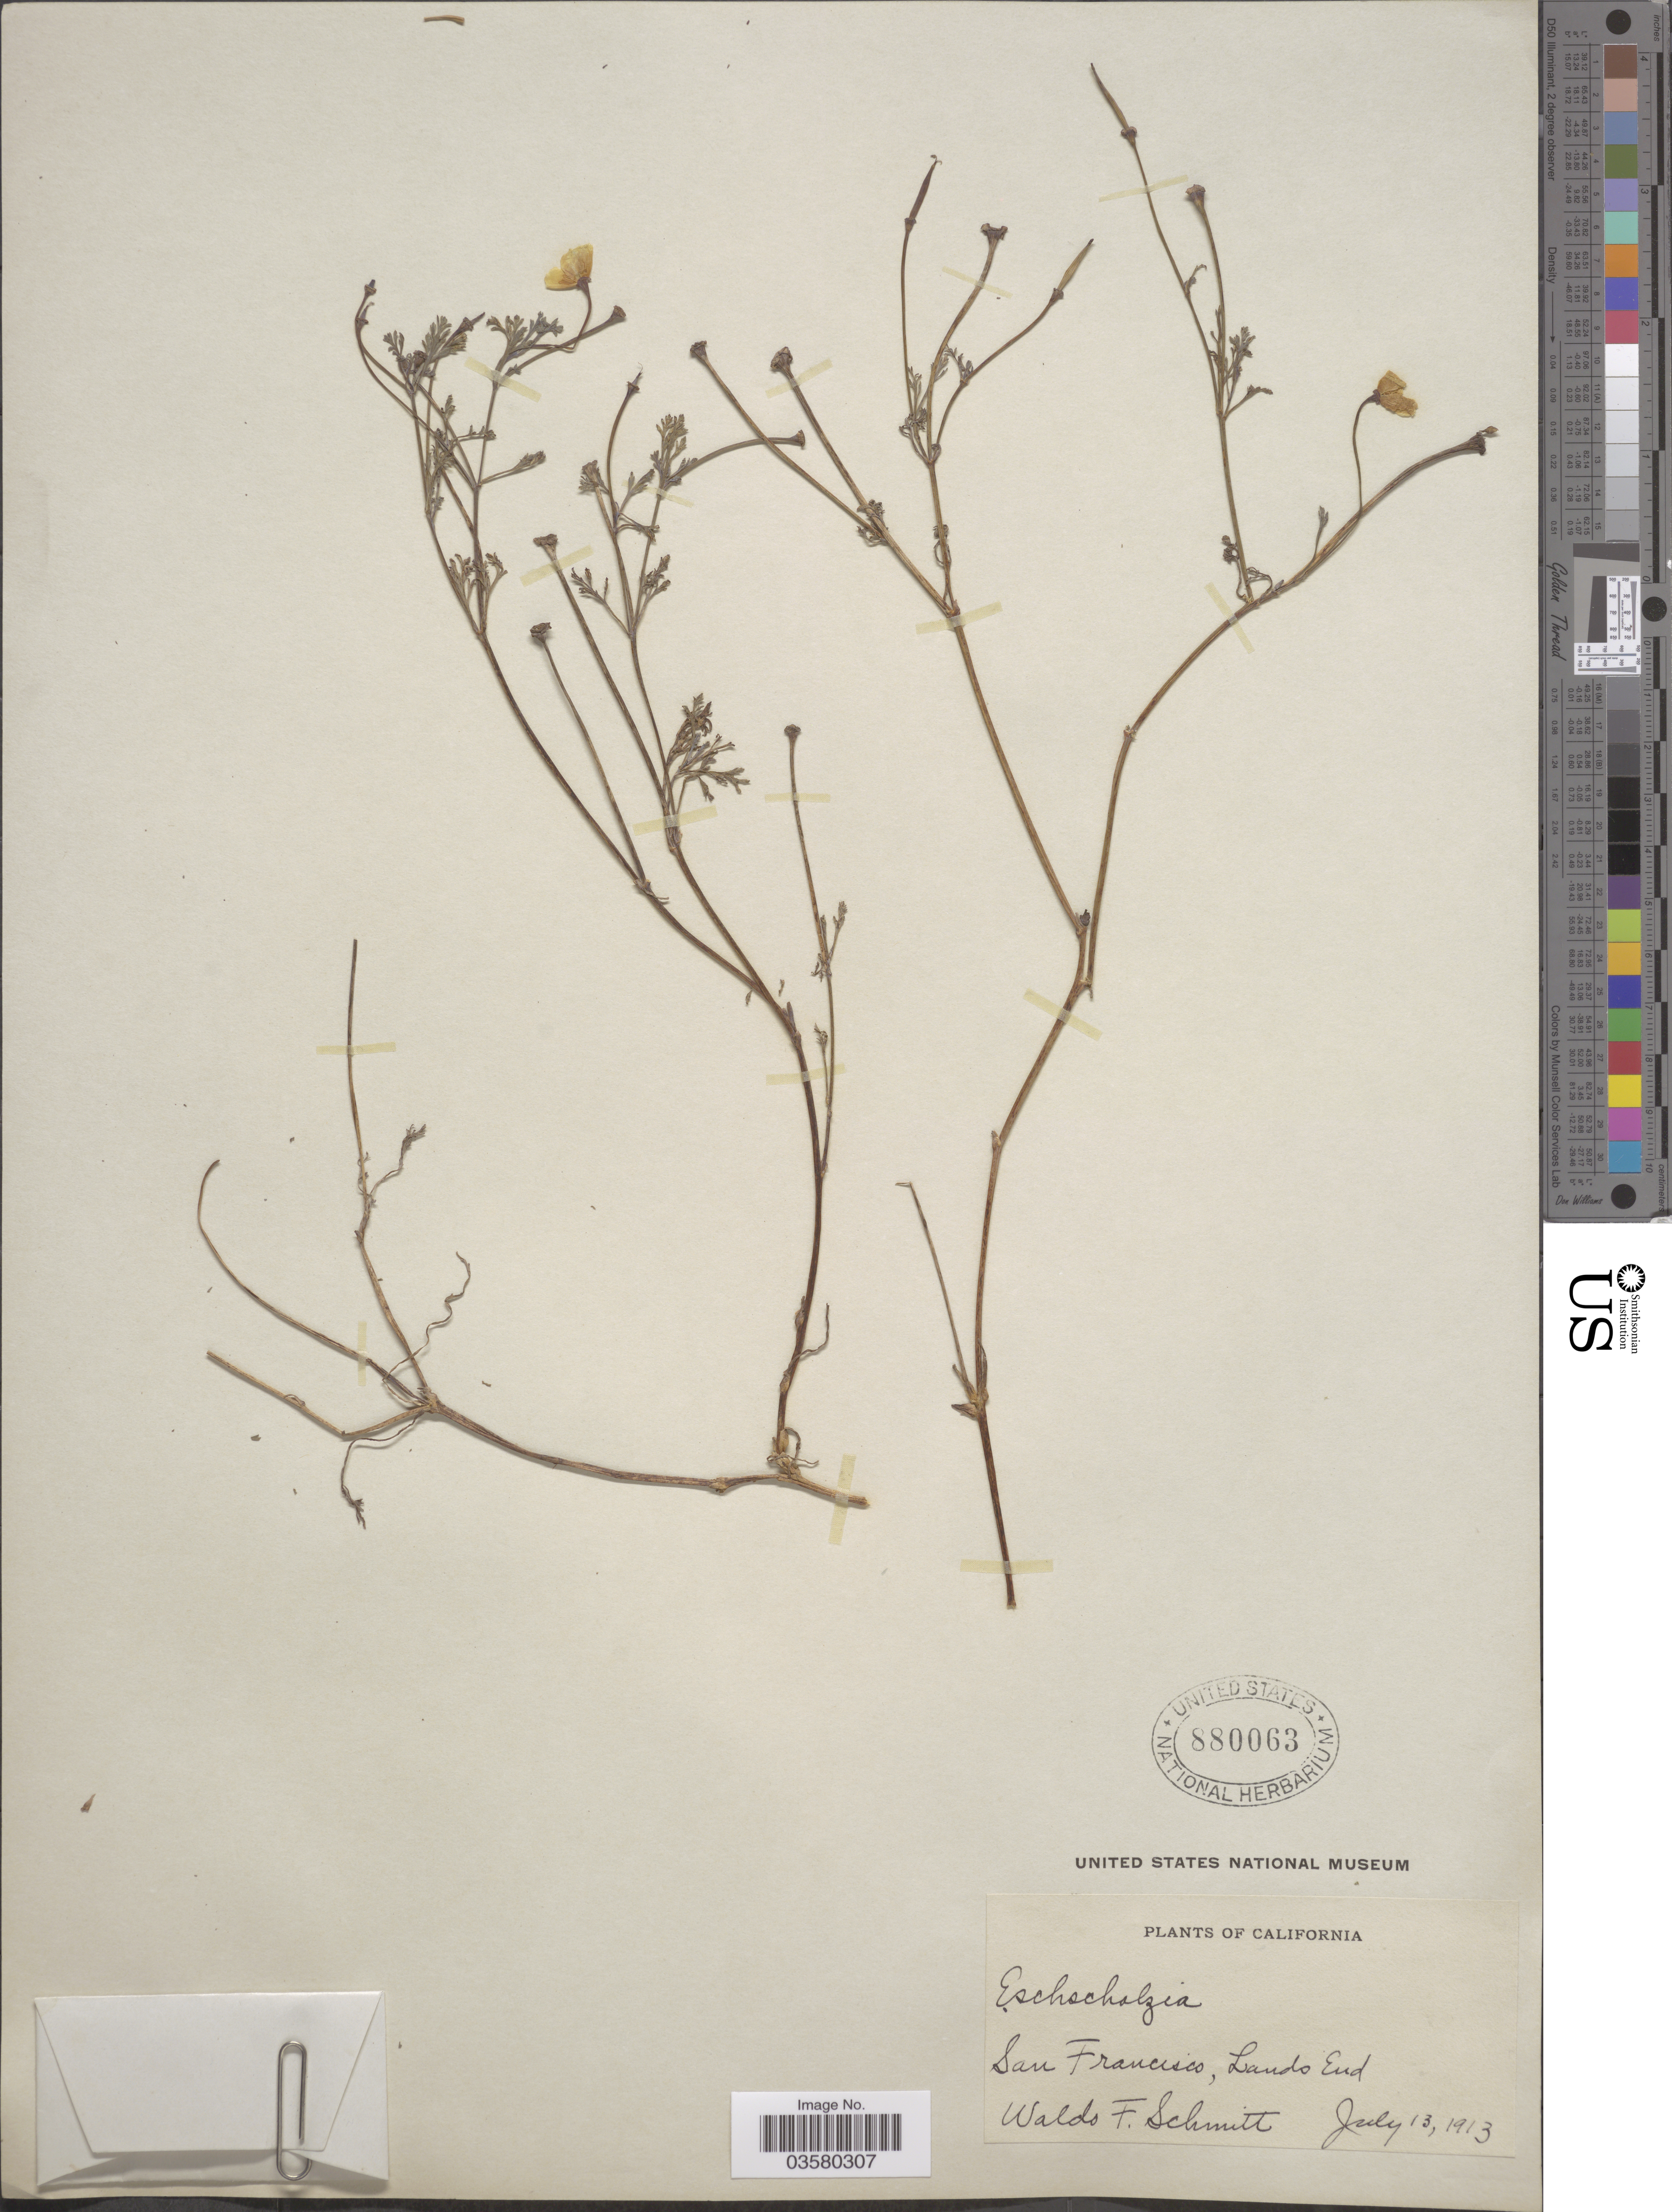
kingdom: Plantae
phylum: Tracheophyta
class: Magnoliopsida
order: Ranunculales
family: Papaveraceae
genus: Eschscholzia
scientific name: Eschscholzia californica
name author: Cham.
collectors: W. F. Schmitt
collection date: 1913-07-13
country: United States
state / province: California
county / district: San Francisco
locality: San Francisco, Lands End.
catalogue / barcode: US 880063